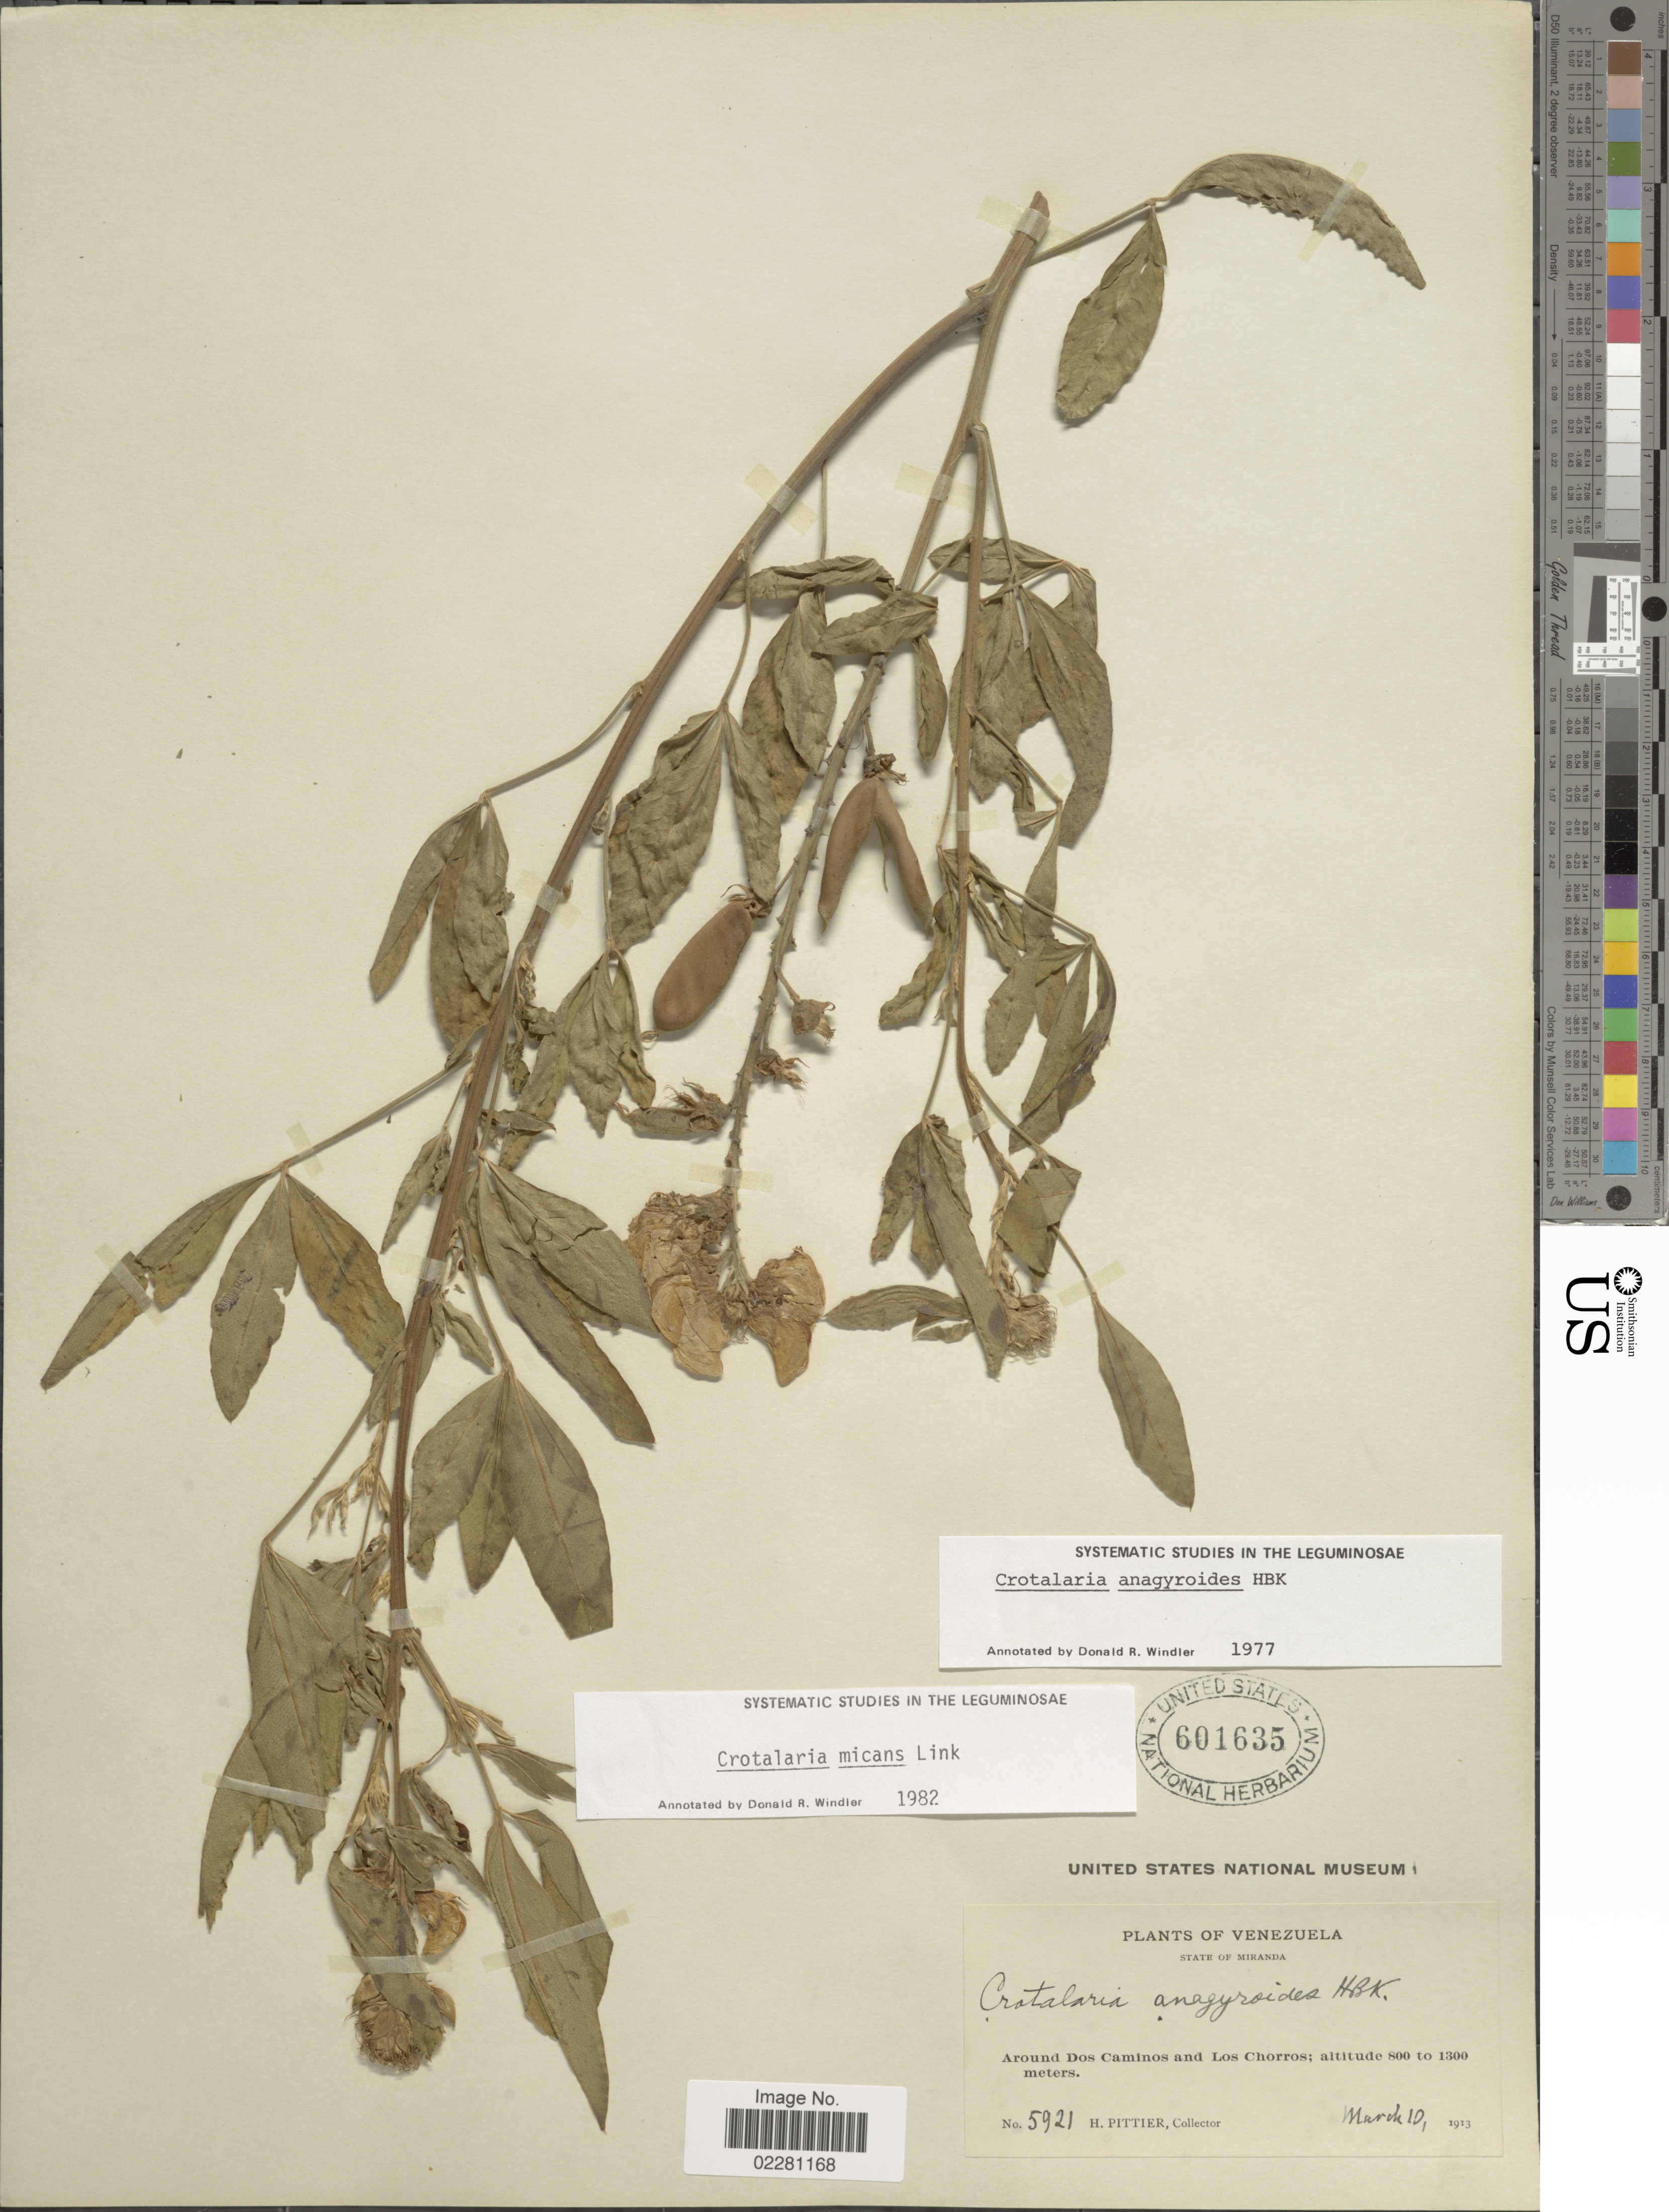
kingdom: Plantae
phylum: Tracheophyta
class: Magnoliopsida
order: Fabales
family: Fabaceae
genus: Crotalaria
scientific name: Crotalaria micans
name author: Link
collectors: H. F. Pittier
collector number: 5921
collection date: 1913-03-10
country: Venezuela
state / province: Miranda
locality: Around Dos Caminos and Los Chorros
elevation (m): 800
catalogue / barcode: US 601635